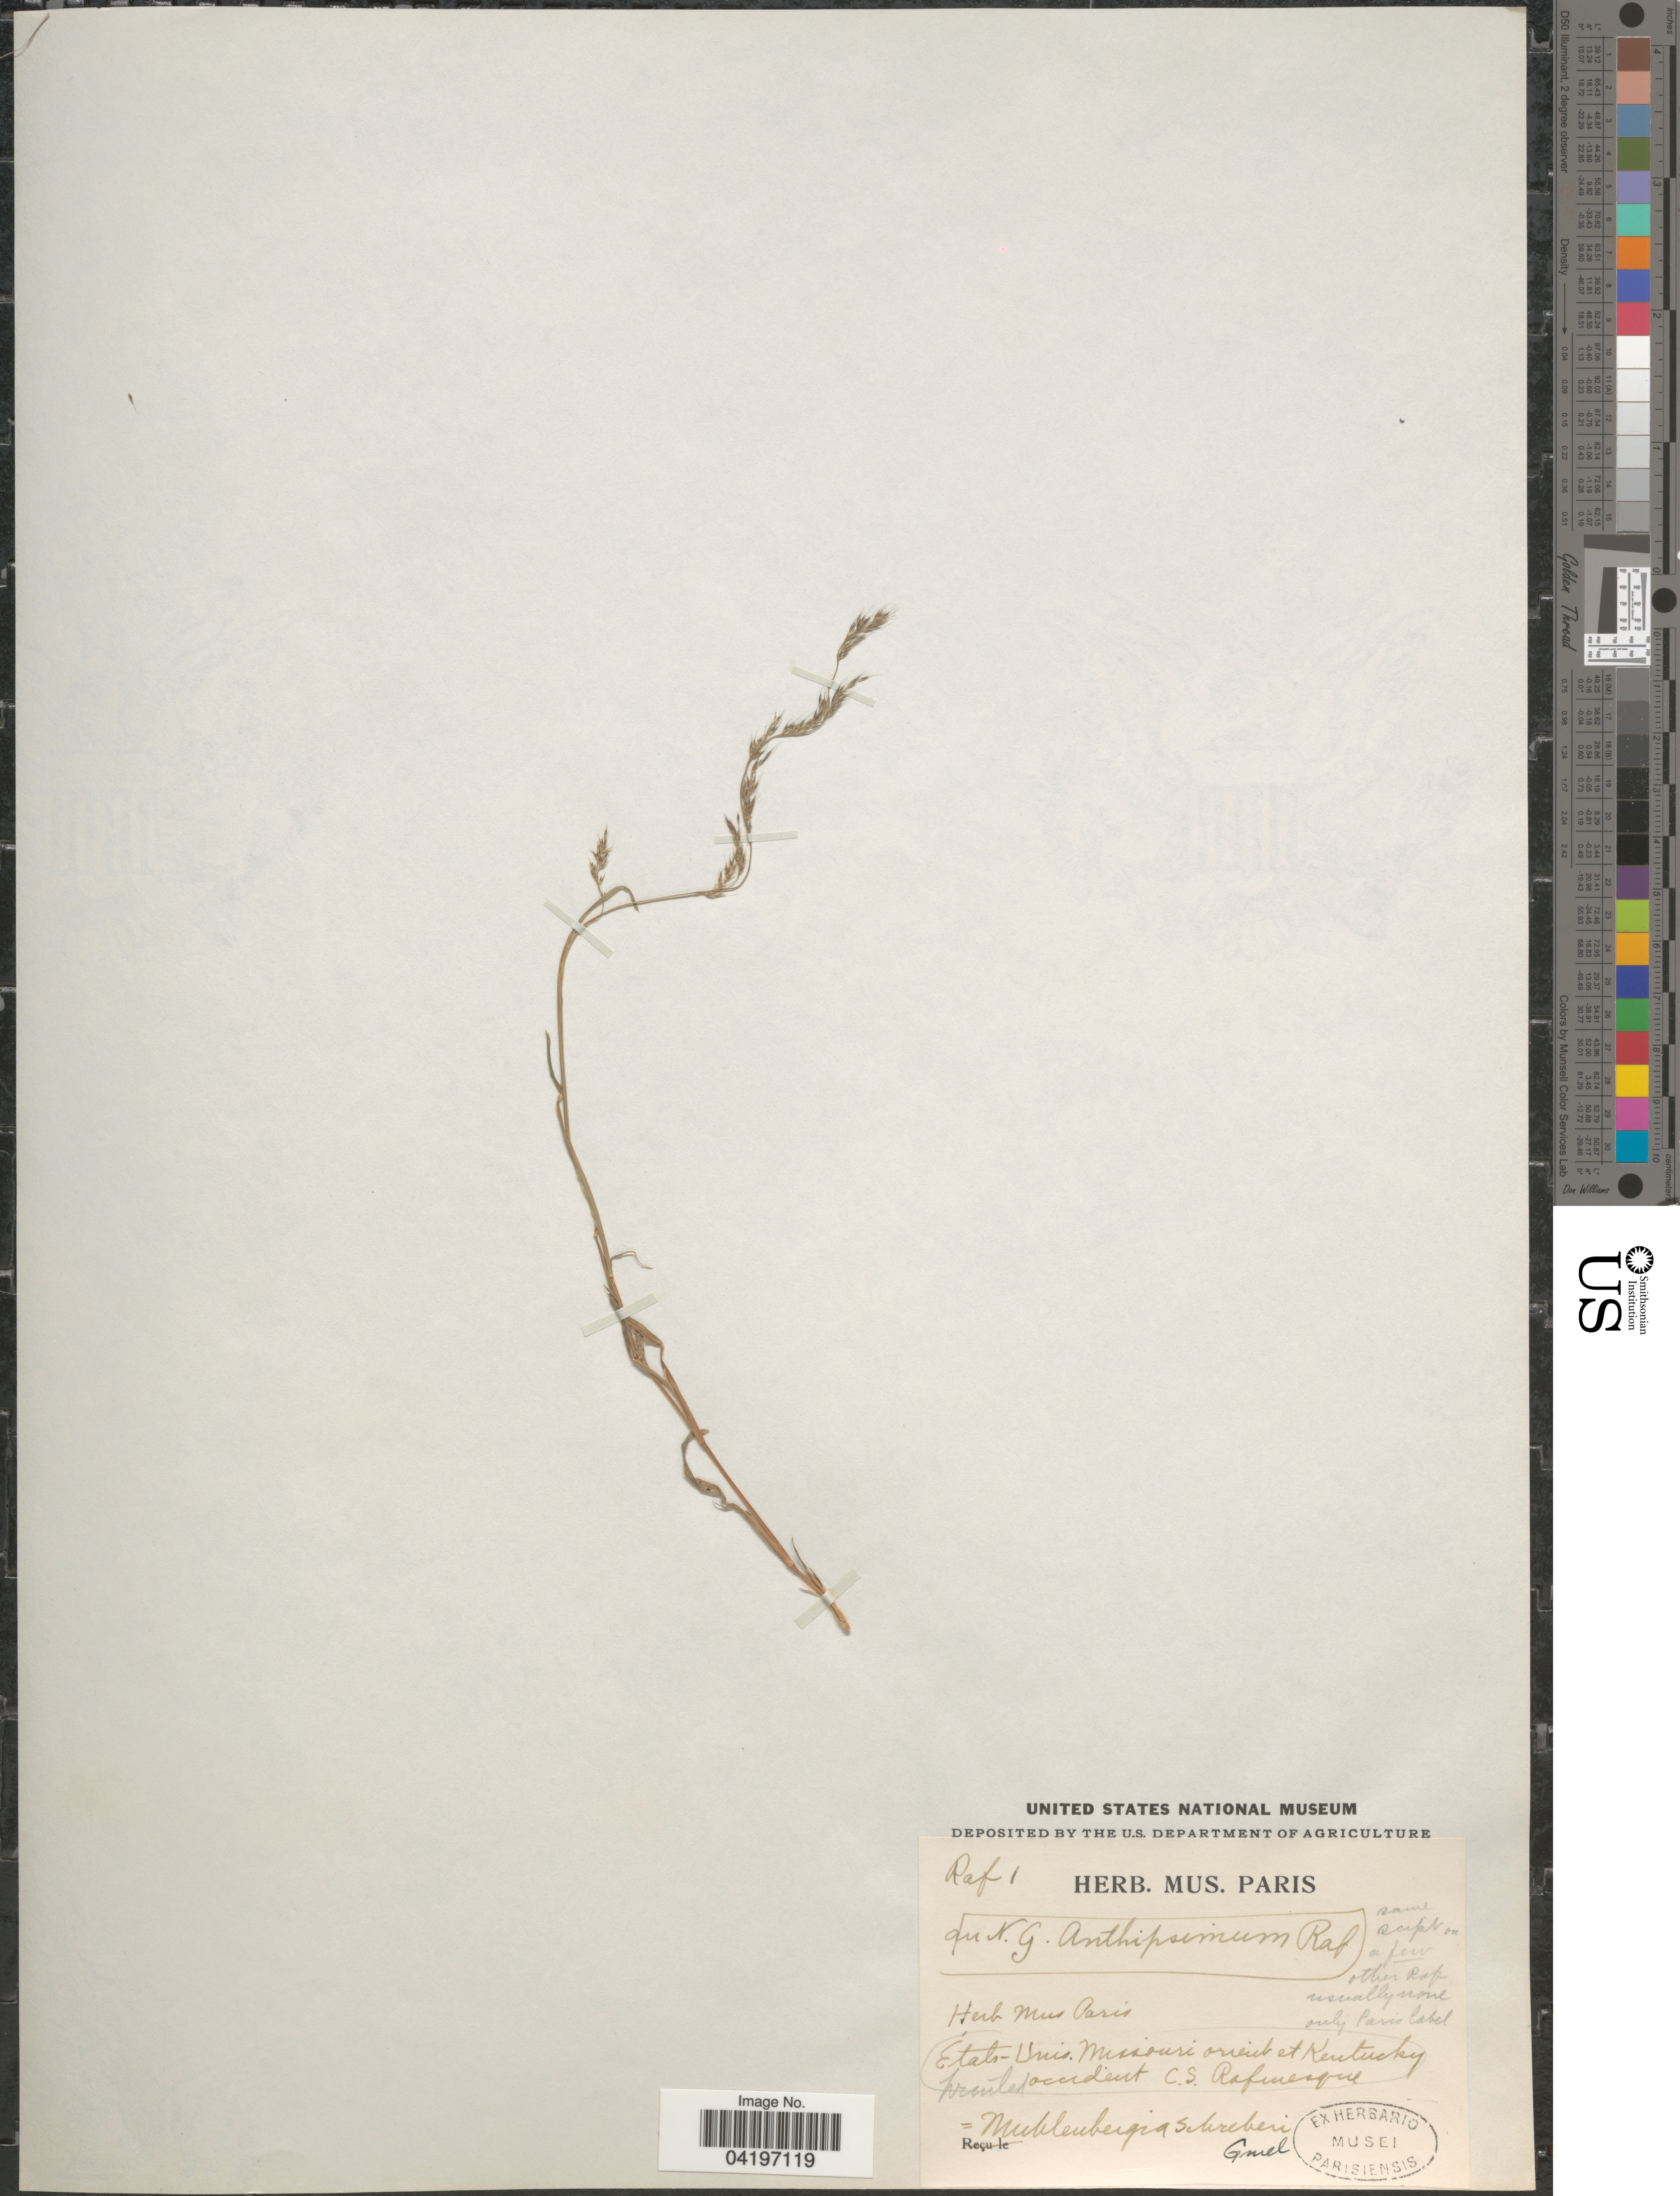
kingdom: Plantae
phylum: Tracheophyta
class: Liliopsida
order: Poales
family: Poaceae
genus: Muhlenbergia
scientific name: Muhlenbergia schreberi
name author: J.F. Gmel.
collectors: C. S. Rafinesque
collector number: Raf1?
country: United States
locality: Missouri orient et Kentucky occident.